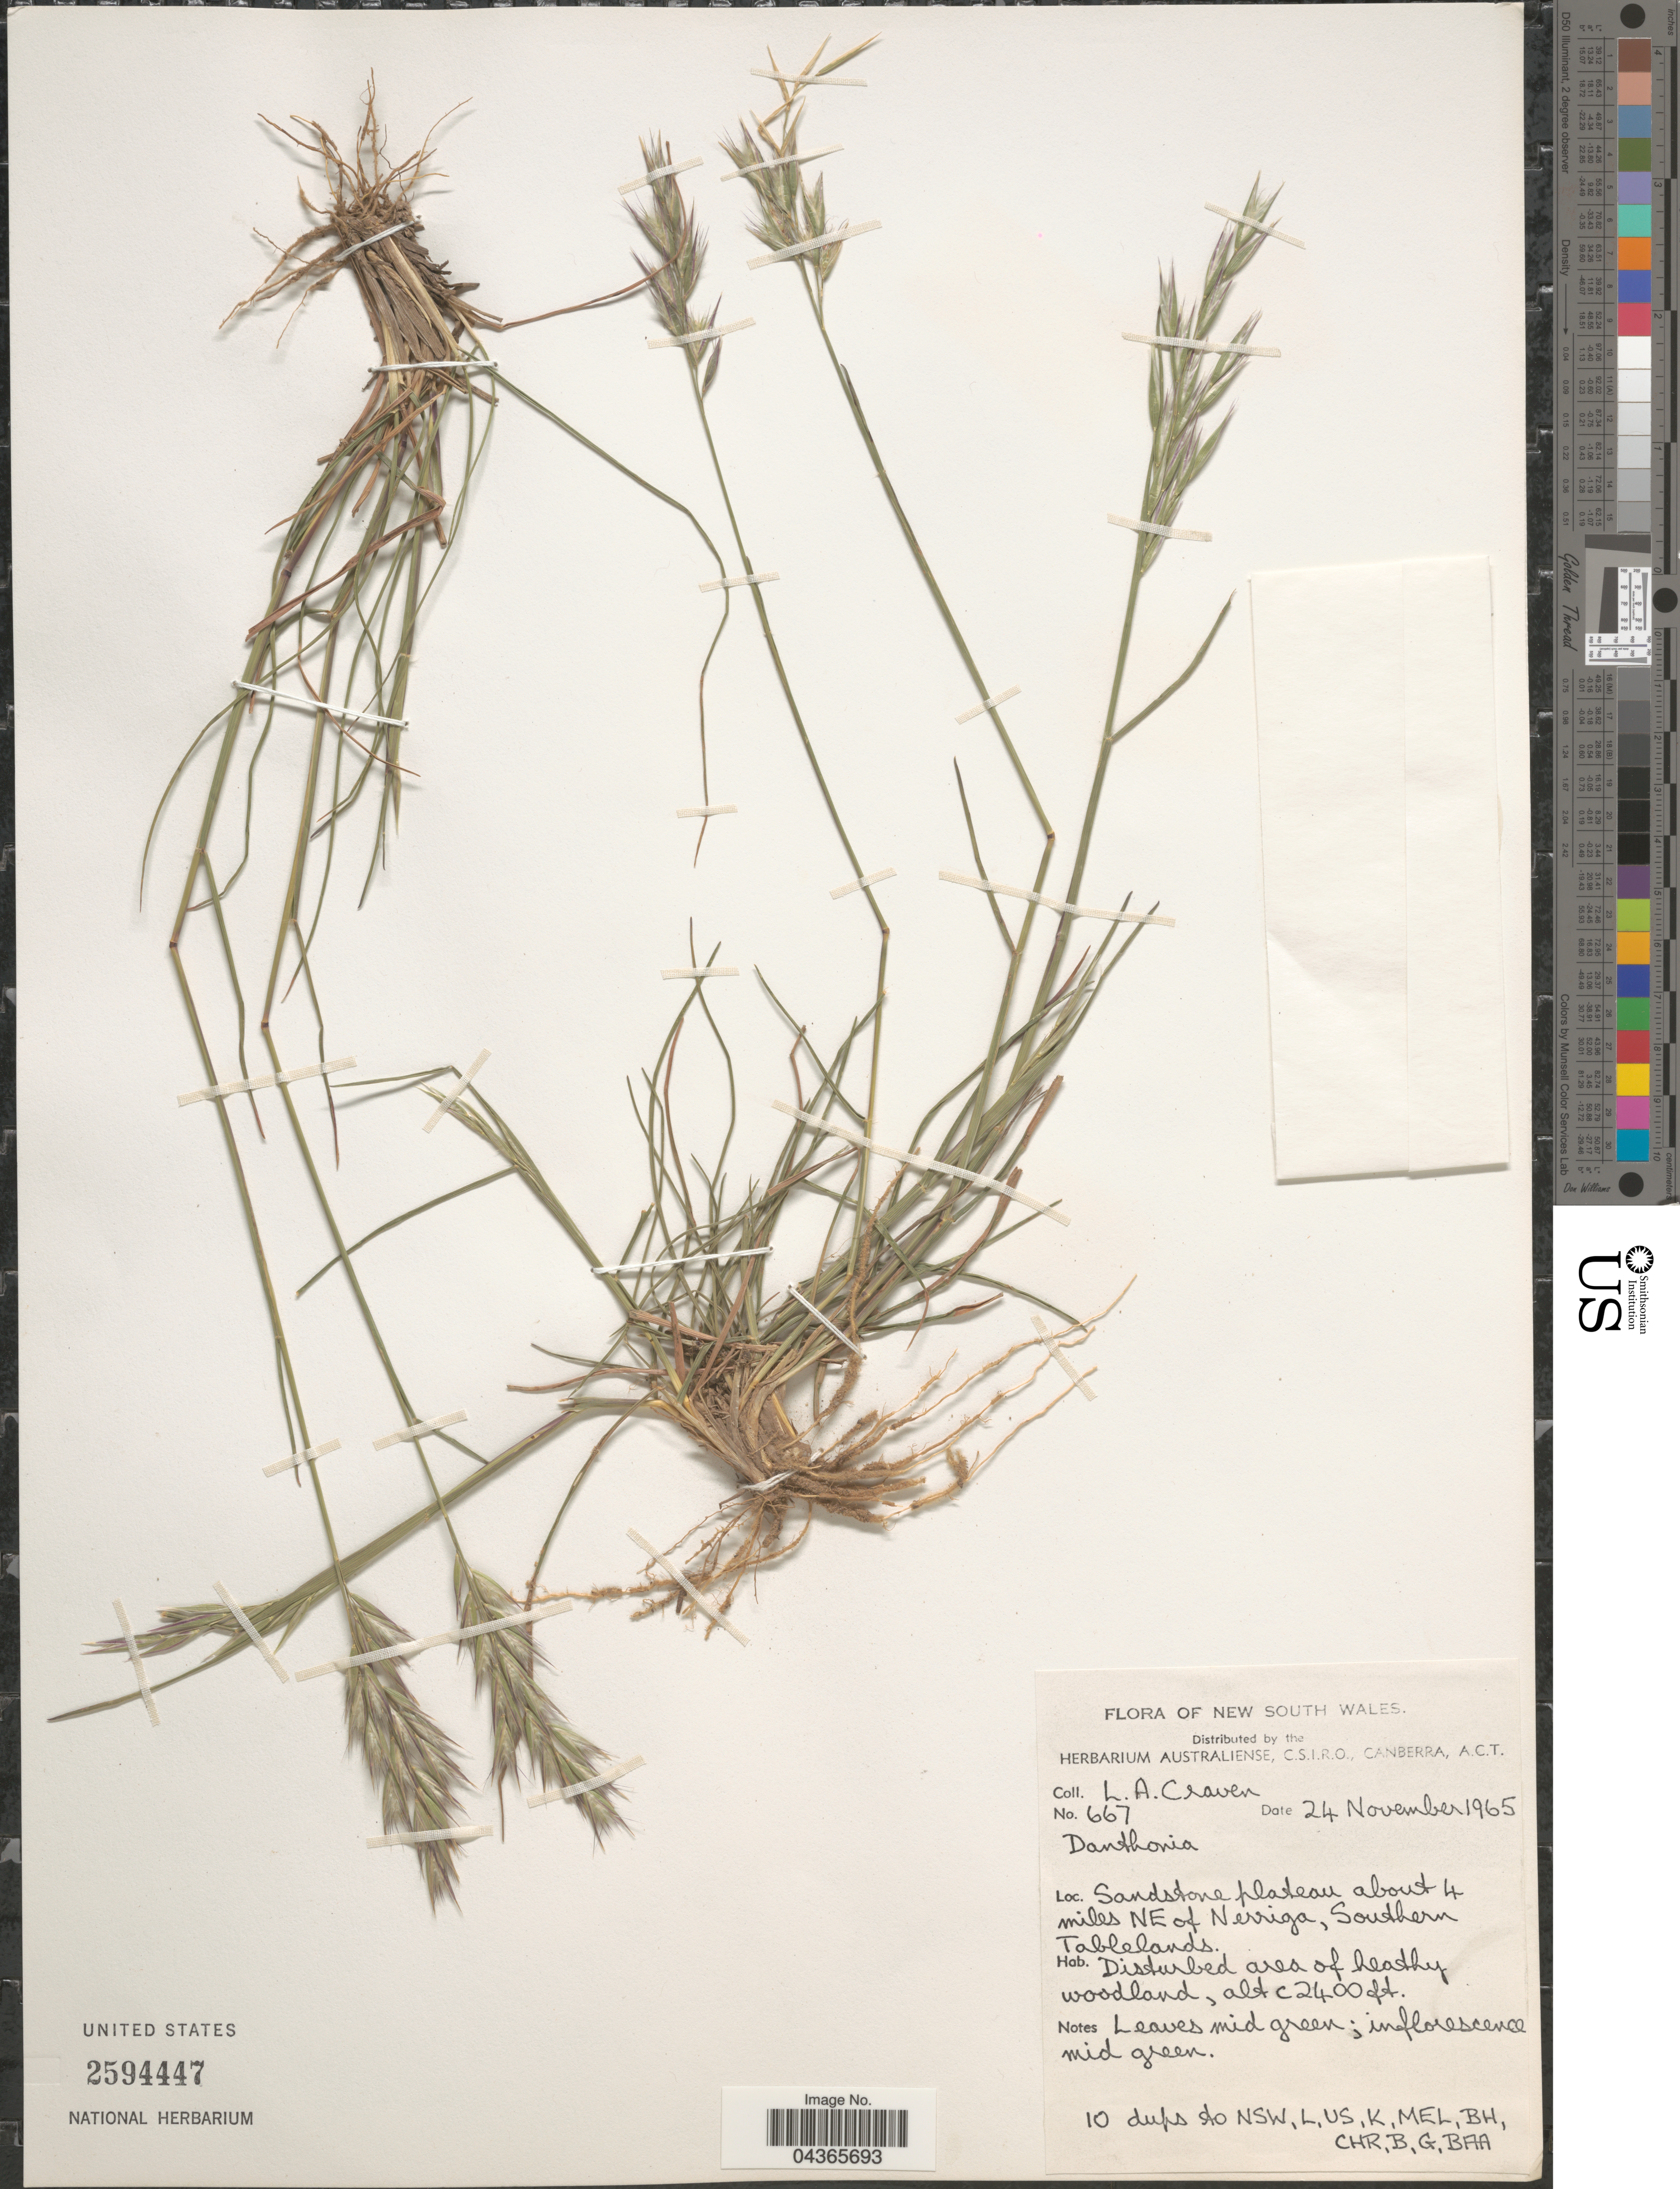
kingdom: Plantae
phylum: Tracheophyta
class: Liliopsida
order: Poales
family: Poaceae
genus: Rytidosperma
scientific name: Rytidosperma sp.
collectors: L. A. Craven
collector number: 667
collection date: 1965-11-24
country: Australia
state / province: New South Wales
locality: Sandstone plateau about 4 miles NE of Nerriga, Southern Tablelands.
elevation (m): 732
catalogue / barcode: US 2594447